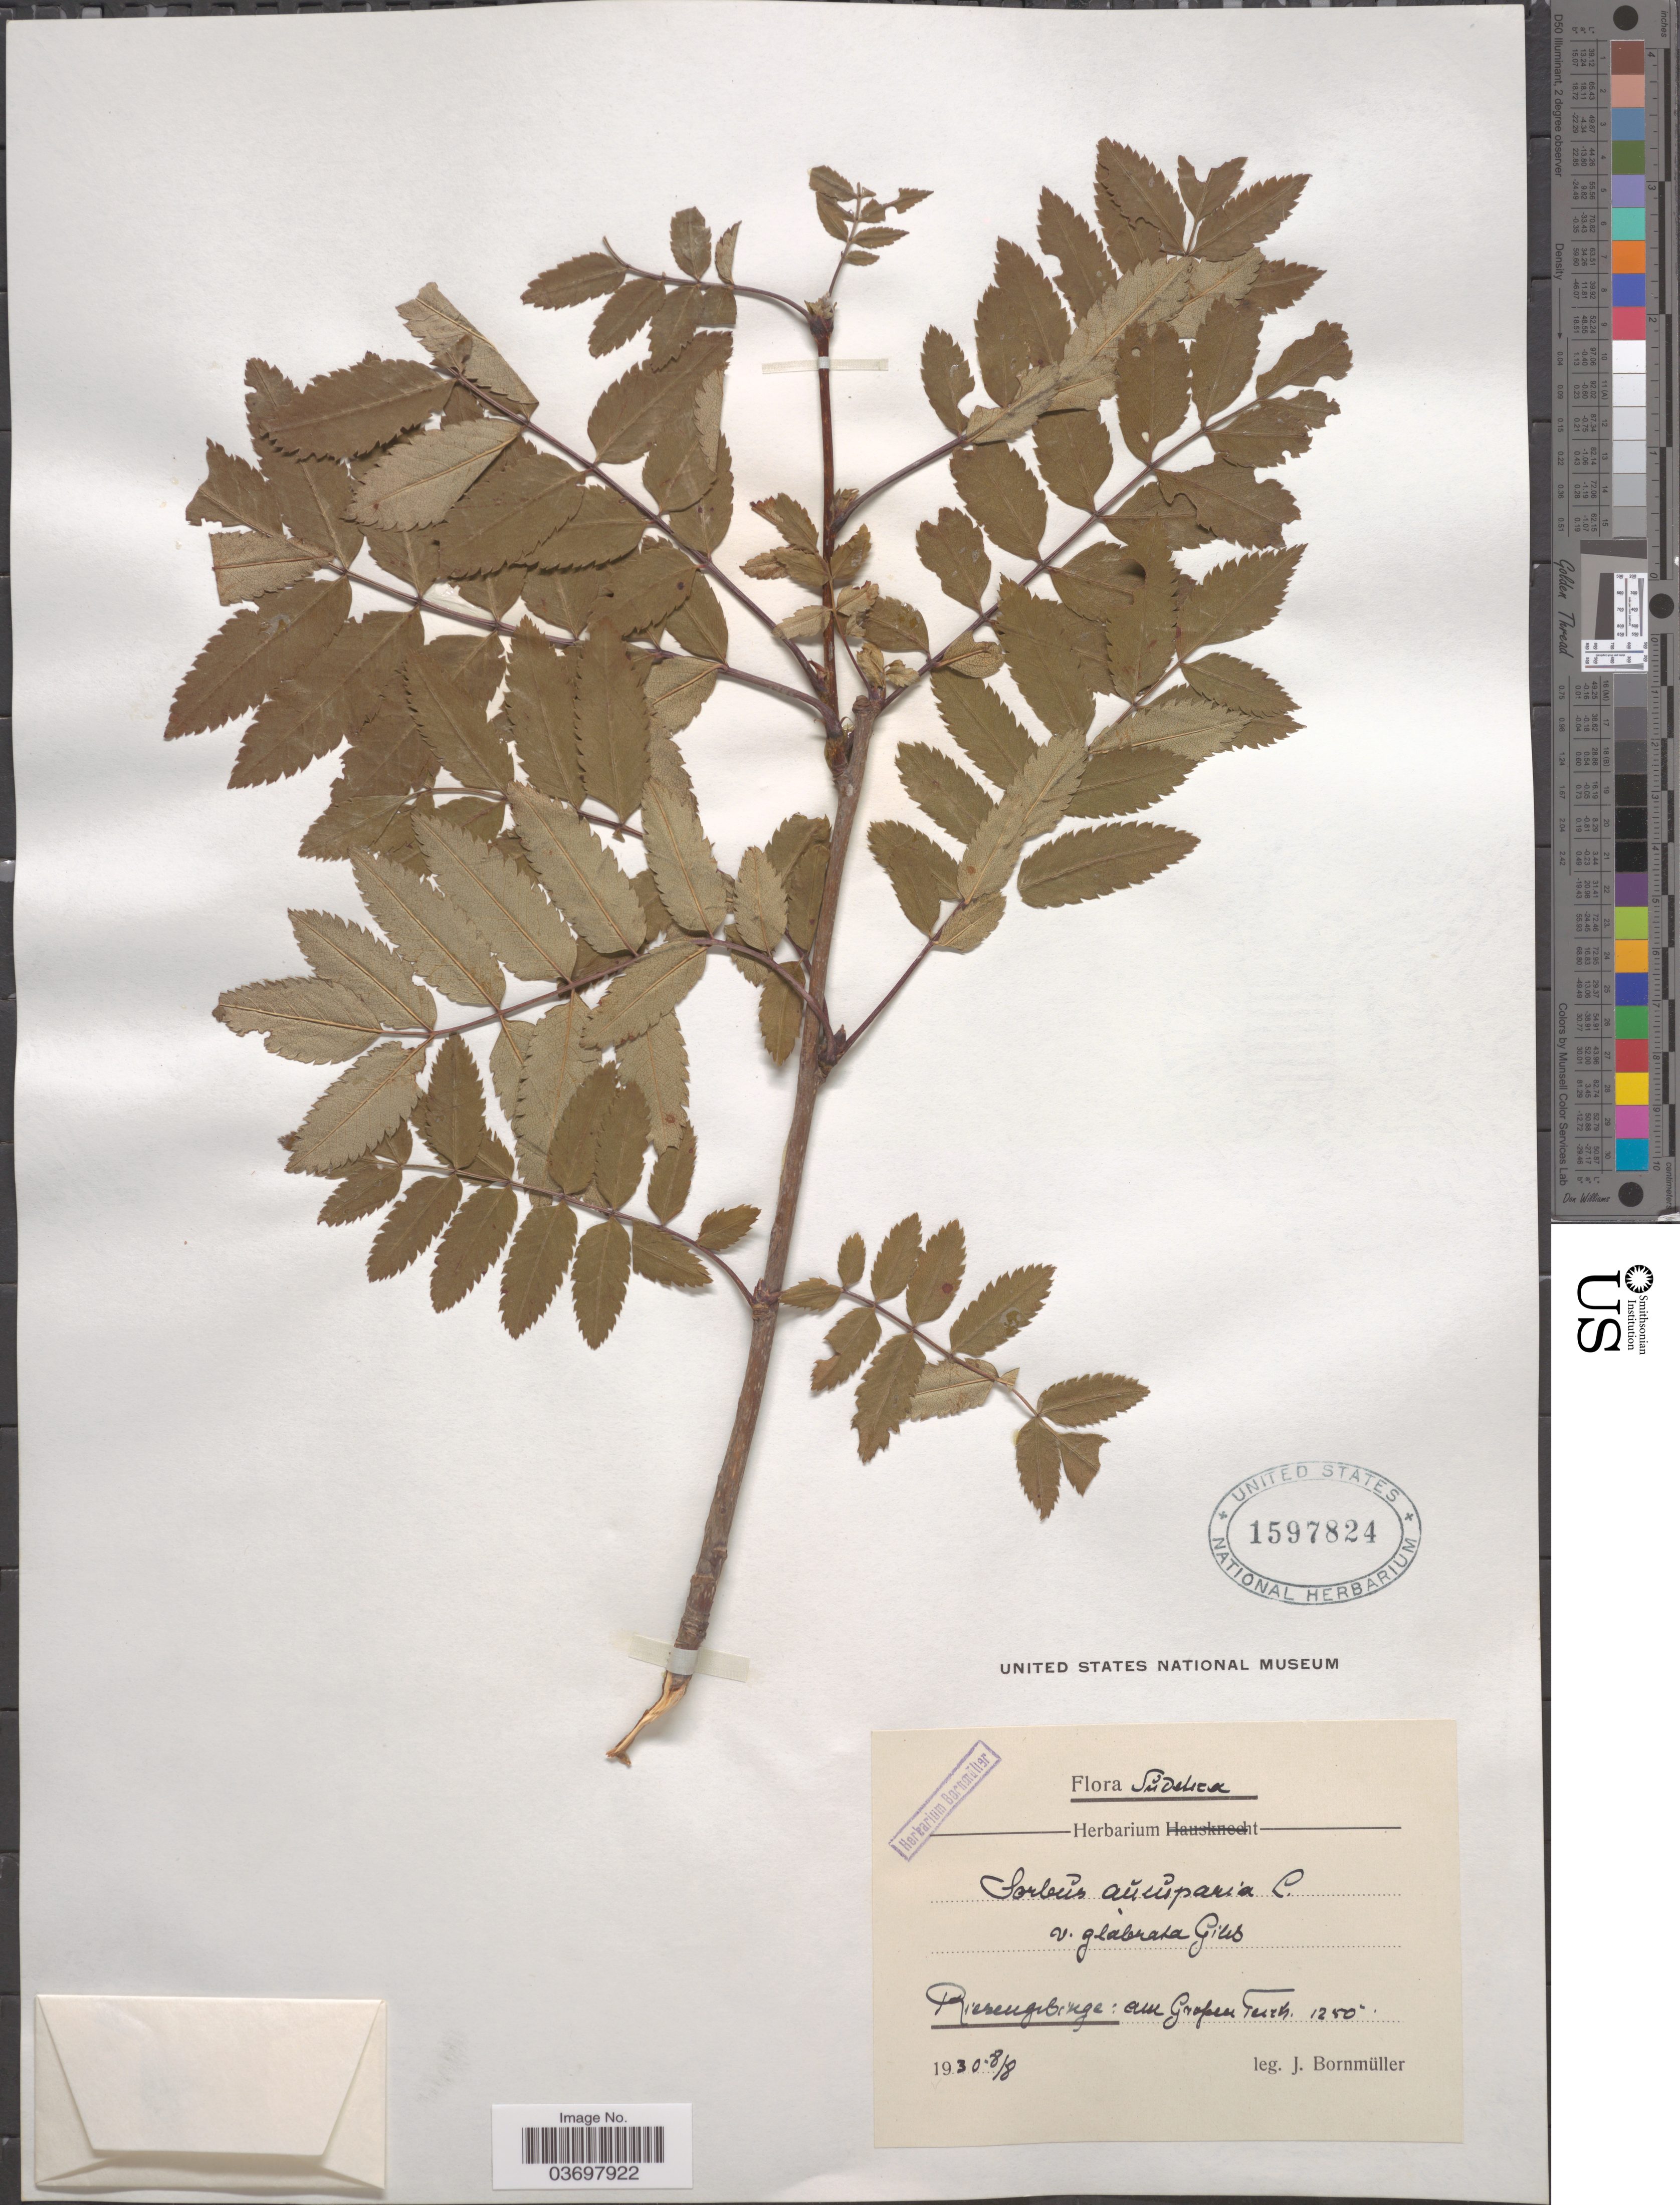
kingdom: Plantae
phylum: Tracheophyta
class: Magnoliopsida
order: Rosales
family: Rosaceae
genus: Sorbus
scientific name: Sorbus aucuparia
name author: L.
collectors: J. Bornmüller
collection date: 1930-08-08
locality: Sŭdetien. Riesengebirge: am Grosser Teich.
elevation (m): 381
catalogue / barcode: US 1597824